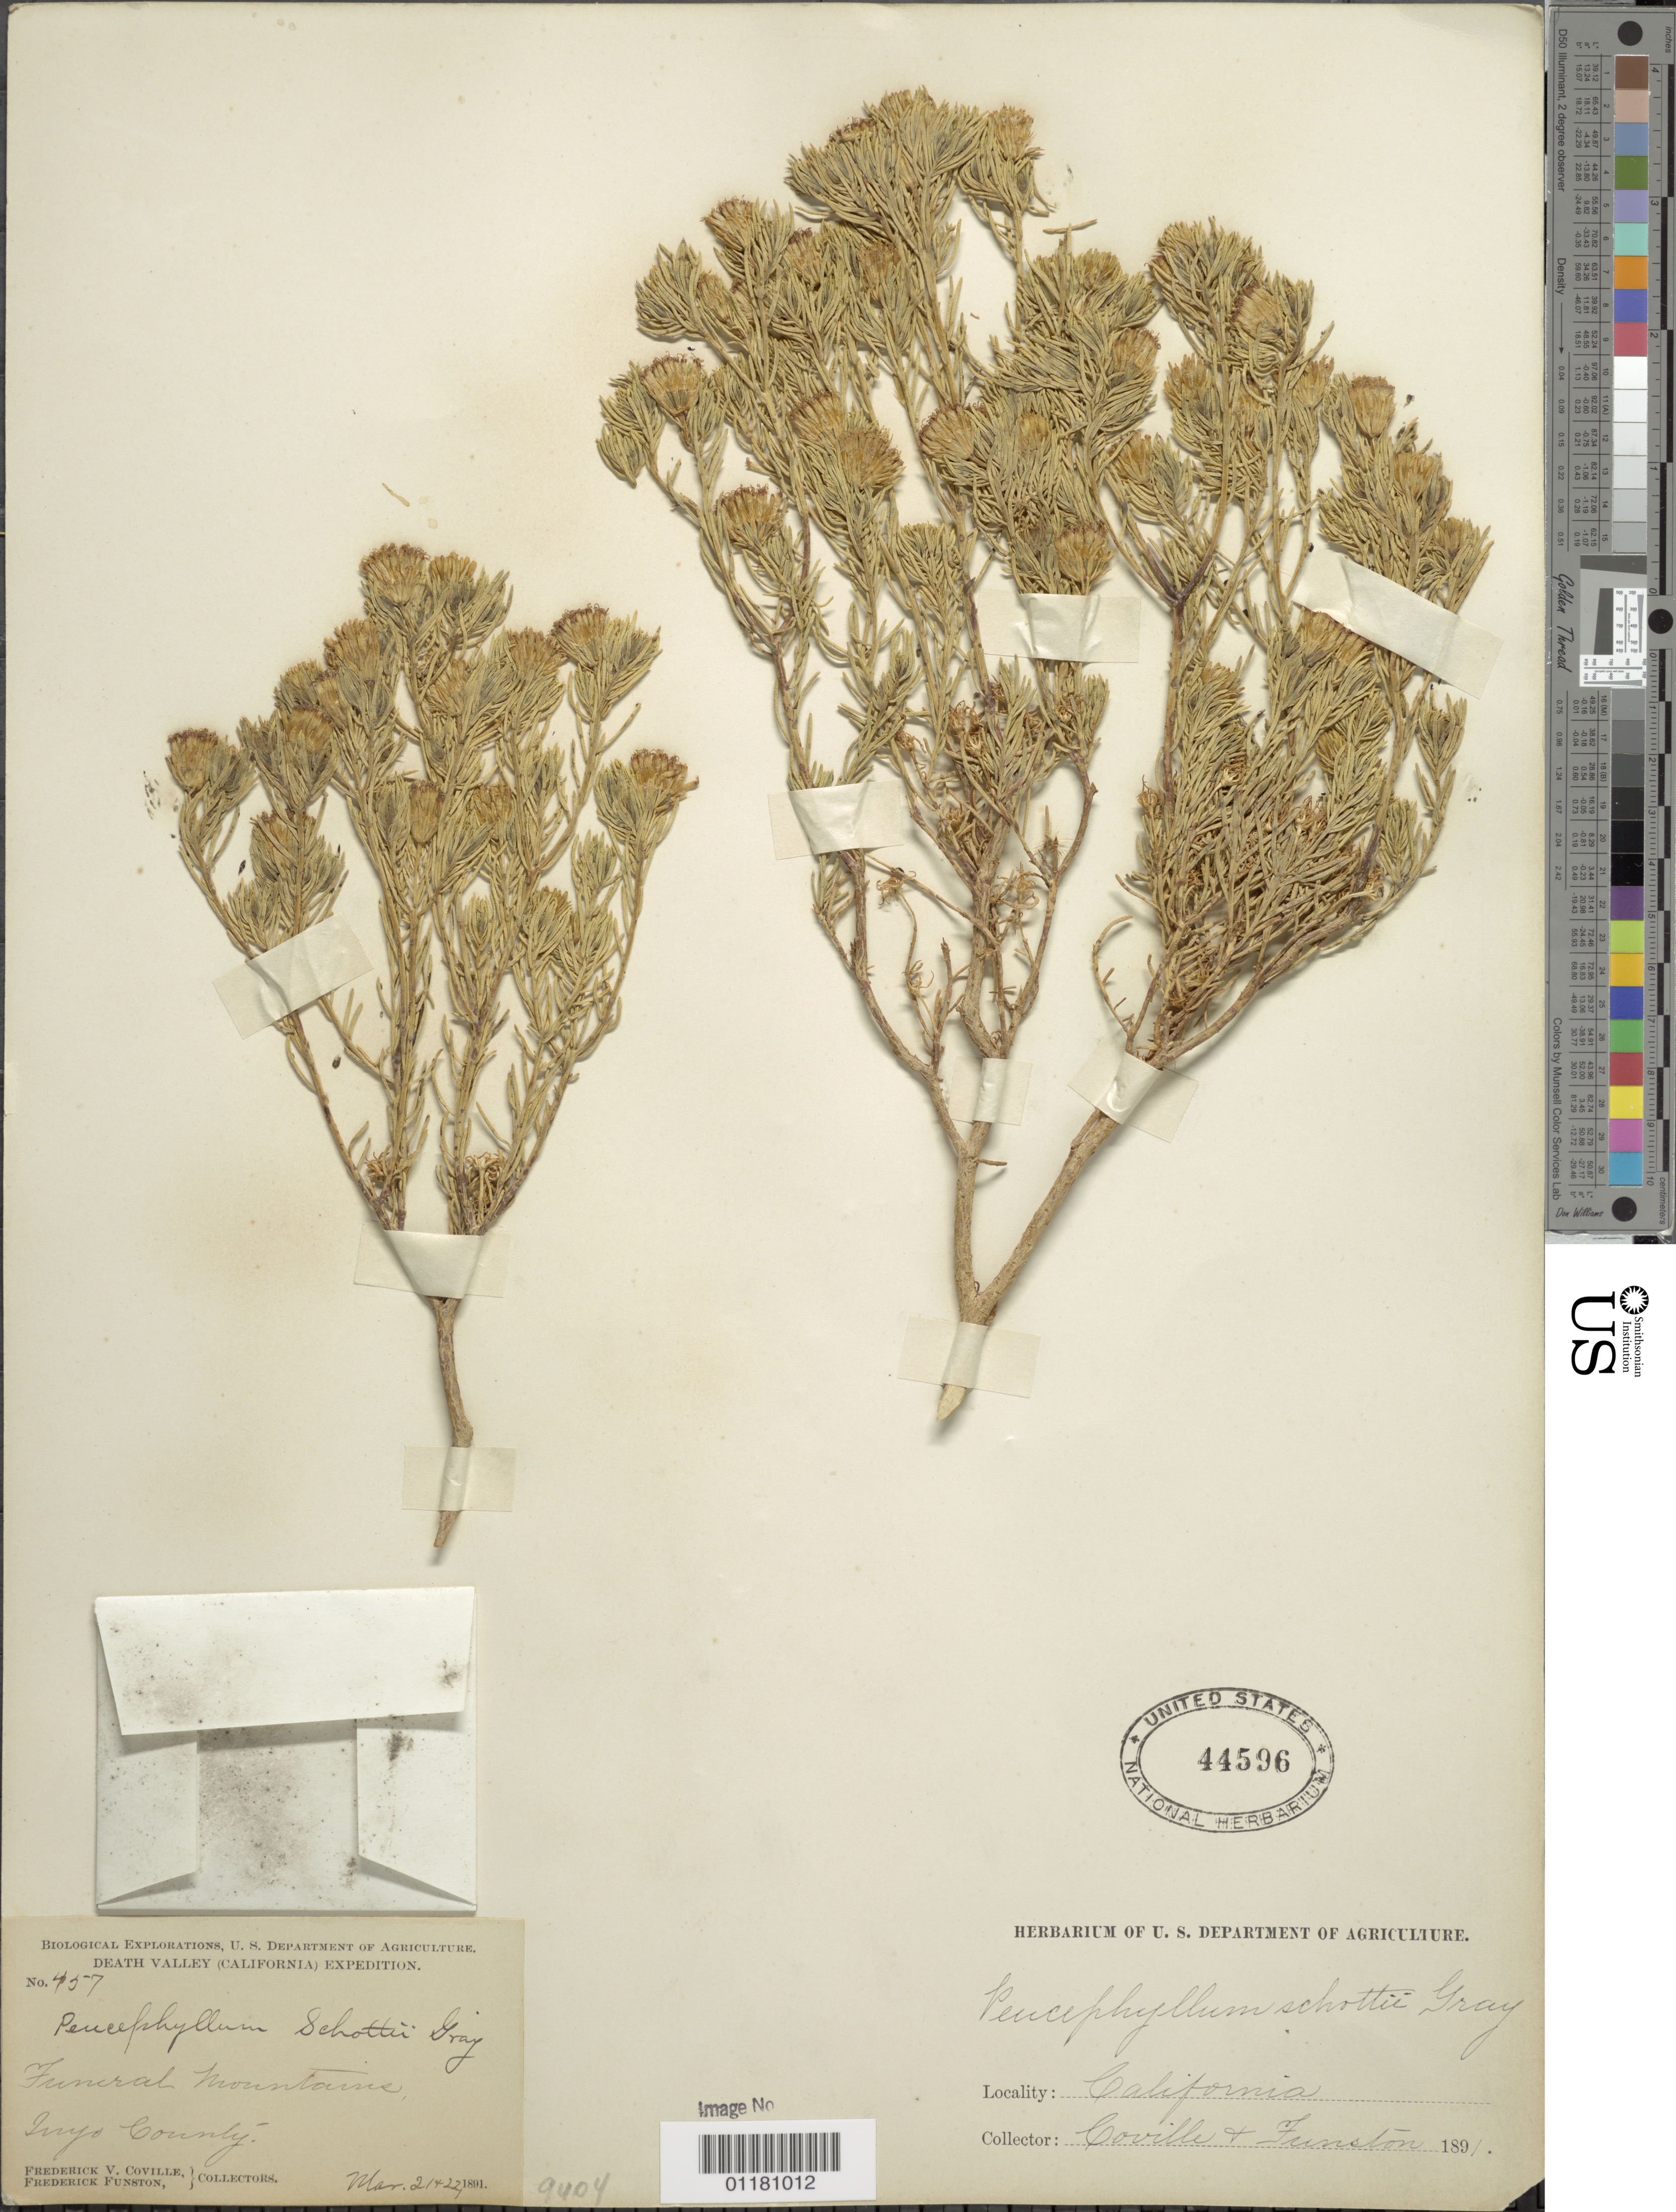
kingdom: Plantae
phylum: Tracheophyta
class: Magnoliopsida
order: Asterales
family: Asteraceae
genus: Peucephyllum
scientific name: Peucephyllum schottii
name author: A. Gray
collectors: F. V. Coville & F. Funston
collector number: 457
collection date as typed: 21 Mar 1891 and 22 Mar 1891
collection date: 1891-03-21,1891-03-22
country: United States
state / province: California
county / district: Inyo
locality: Funeral Mts.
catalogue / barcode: US 44596